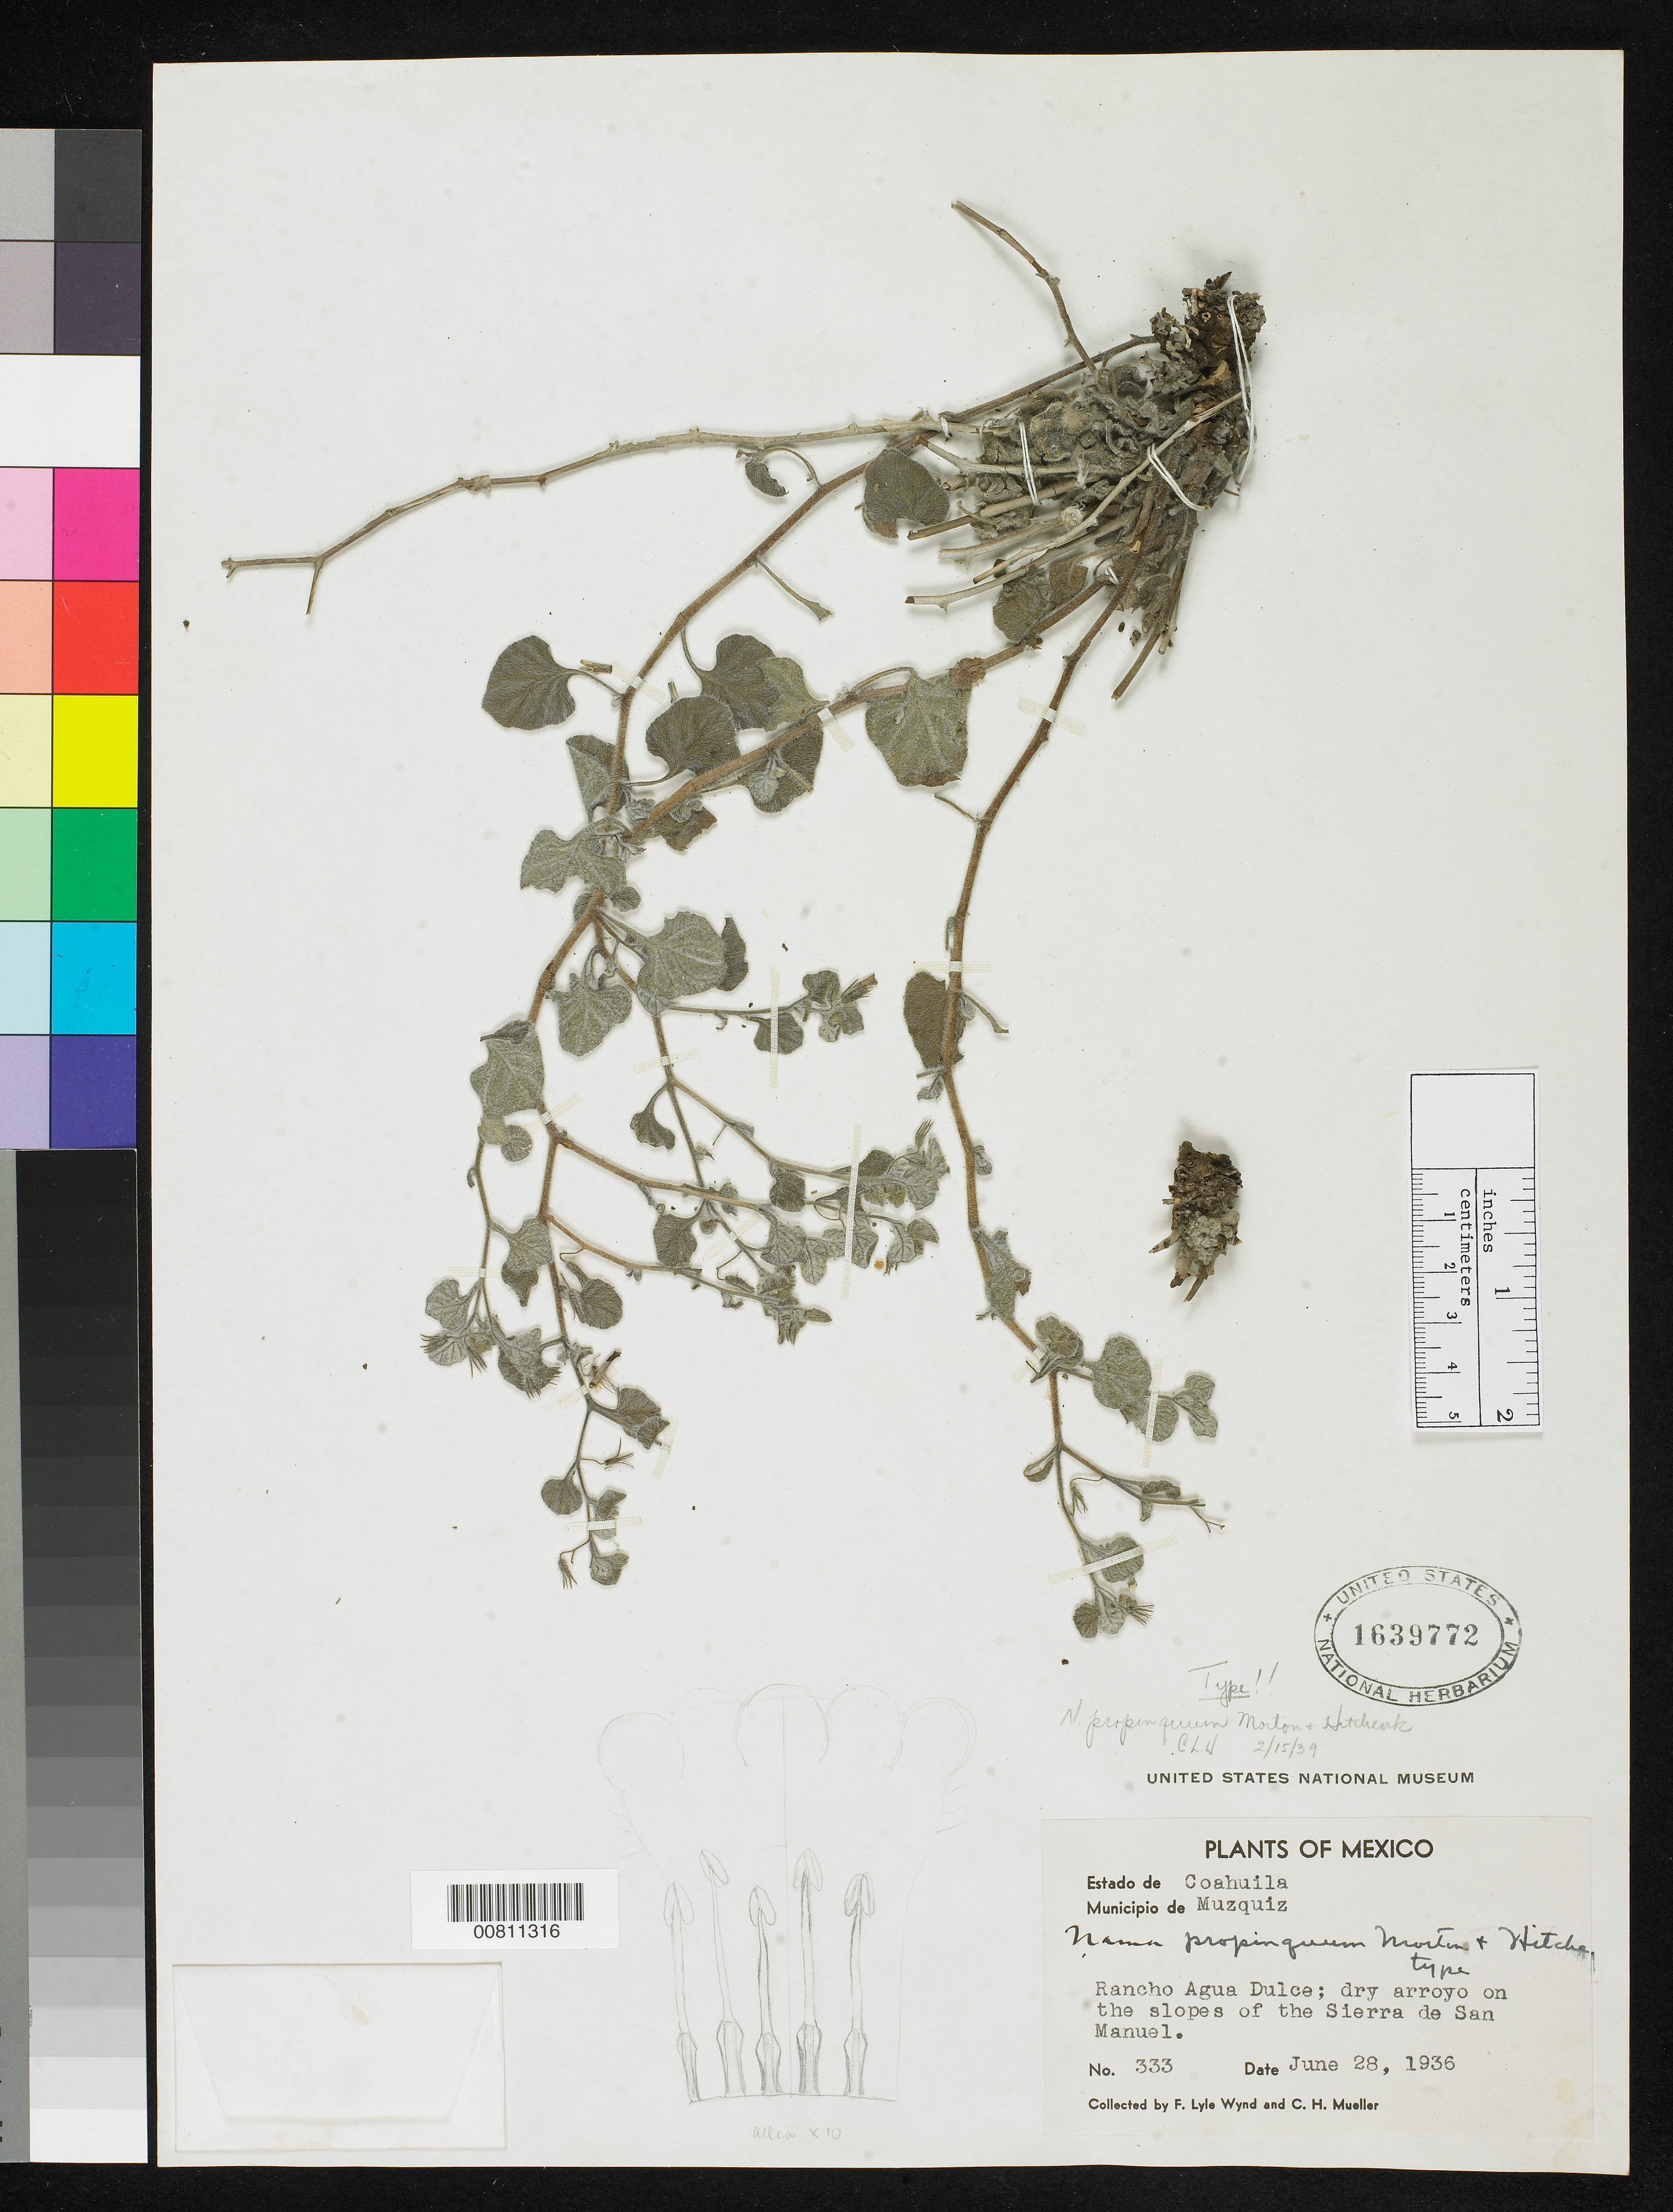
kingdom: Plantae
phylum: Tracheophyta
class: Magnoliopsida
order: Boraginales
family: Namaceae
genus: Nama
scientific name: Nama propinquum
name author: C.V. Morton & C.L. Hitchc.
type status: Holotype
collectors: F. L. Wynd & C. H. Muller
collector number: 333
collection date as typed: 28 Jun 1936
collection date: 1936-06-28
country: Mexico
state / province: Coahuila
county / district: Múzquiz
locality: Rancho Agua Dulce, Sierra de San Manuel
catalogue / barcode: US 1639772